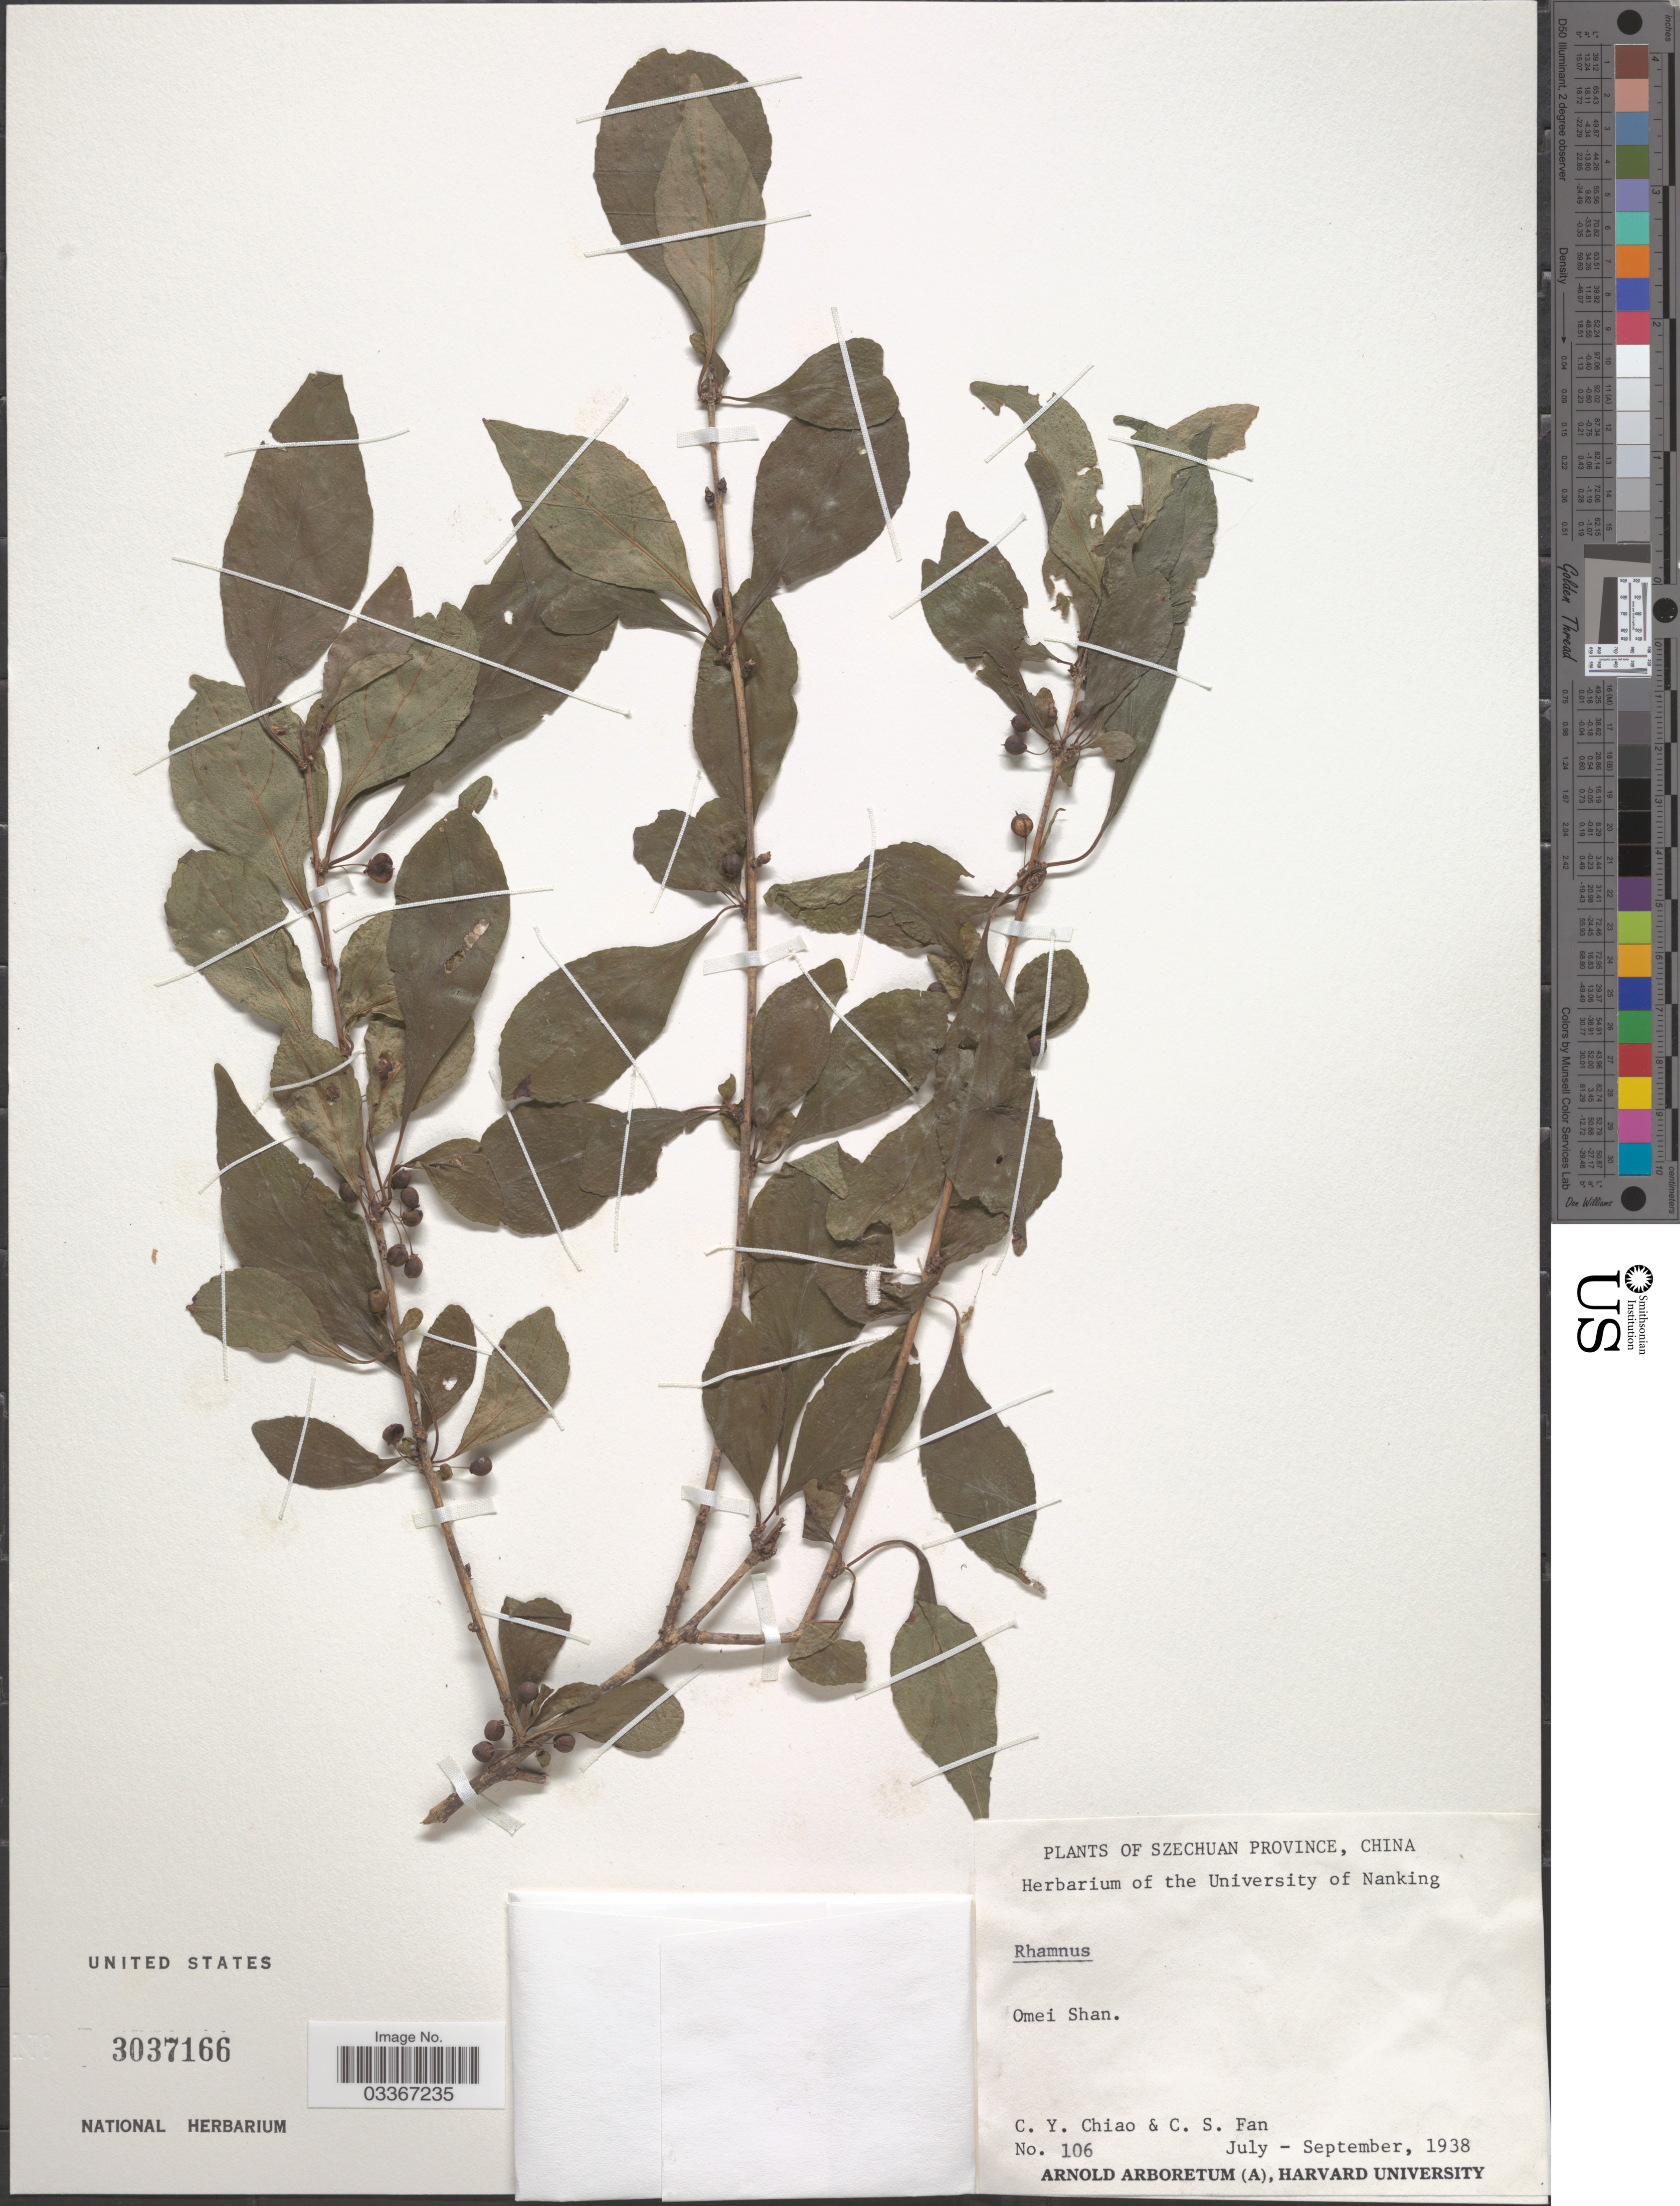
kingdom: Plantae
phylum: Tracheophyta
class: Magnoliopsida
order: Rosales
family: Rhamnaceae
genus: Rhamnus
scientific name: Rhamnus sp.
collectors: C. Y. Chiao & C. S. Fan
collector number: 106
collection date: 1938-07/1938-09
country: China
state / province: Sichuan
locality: Szechuan Province. Omei Shan.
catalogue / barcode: US 3037166